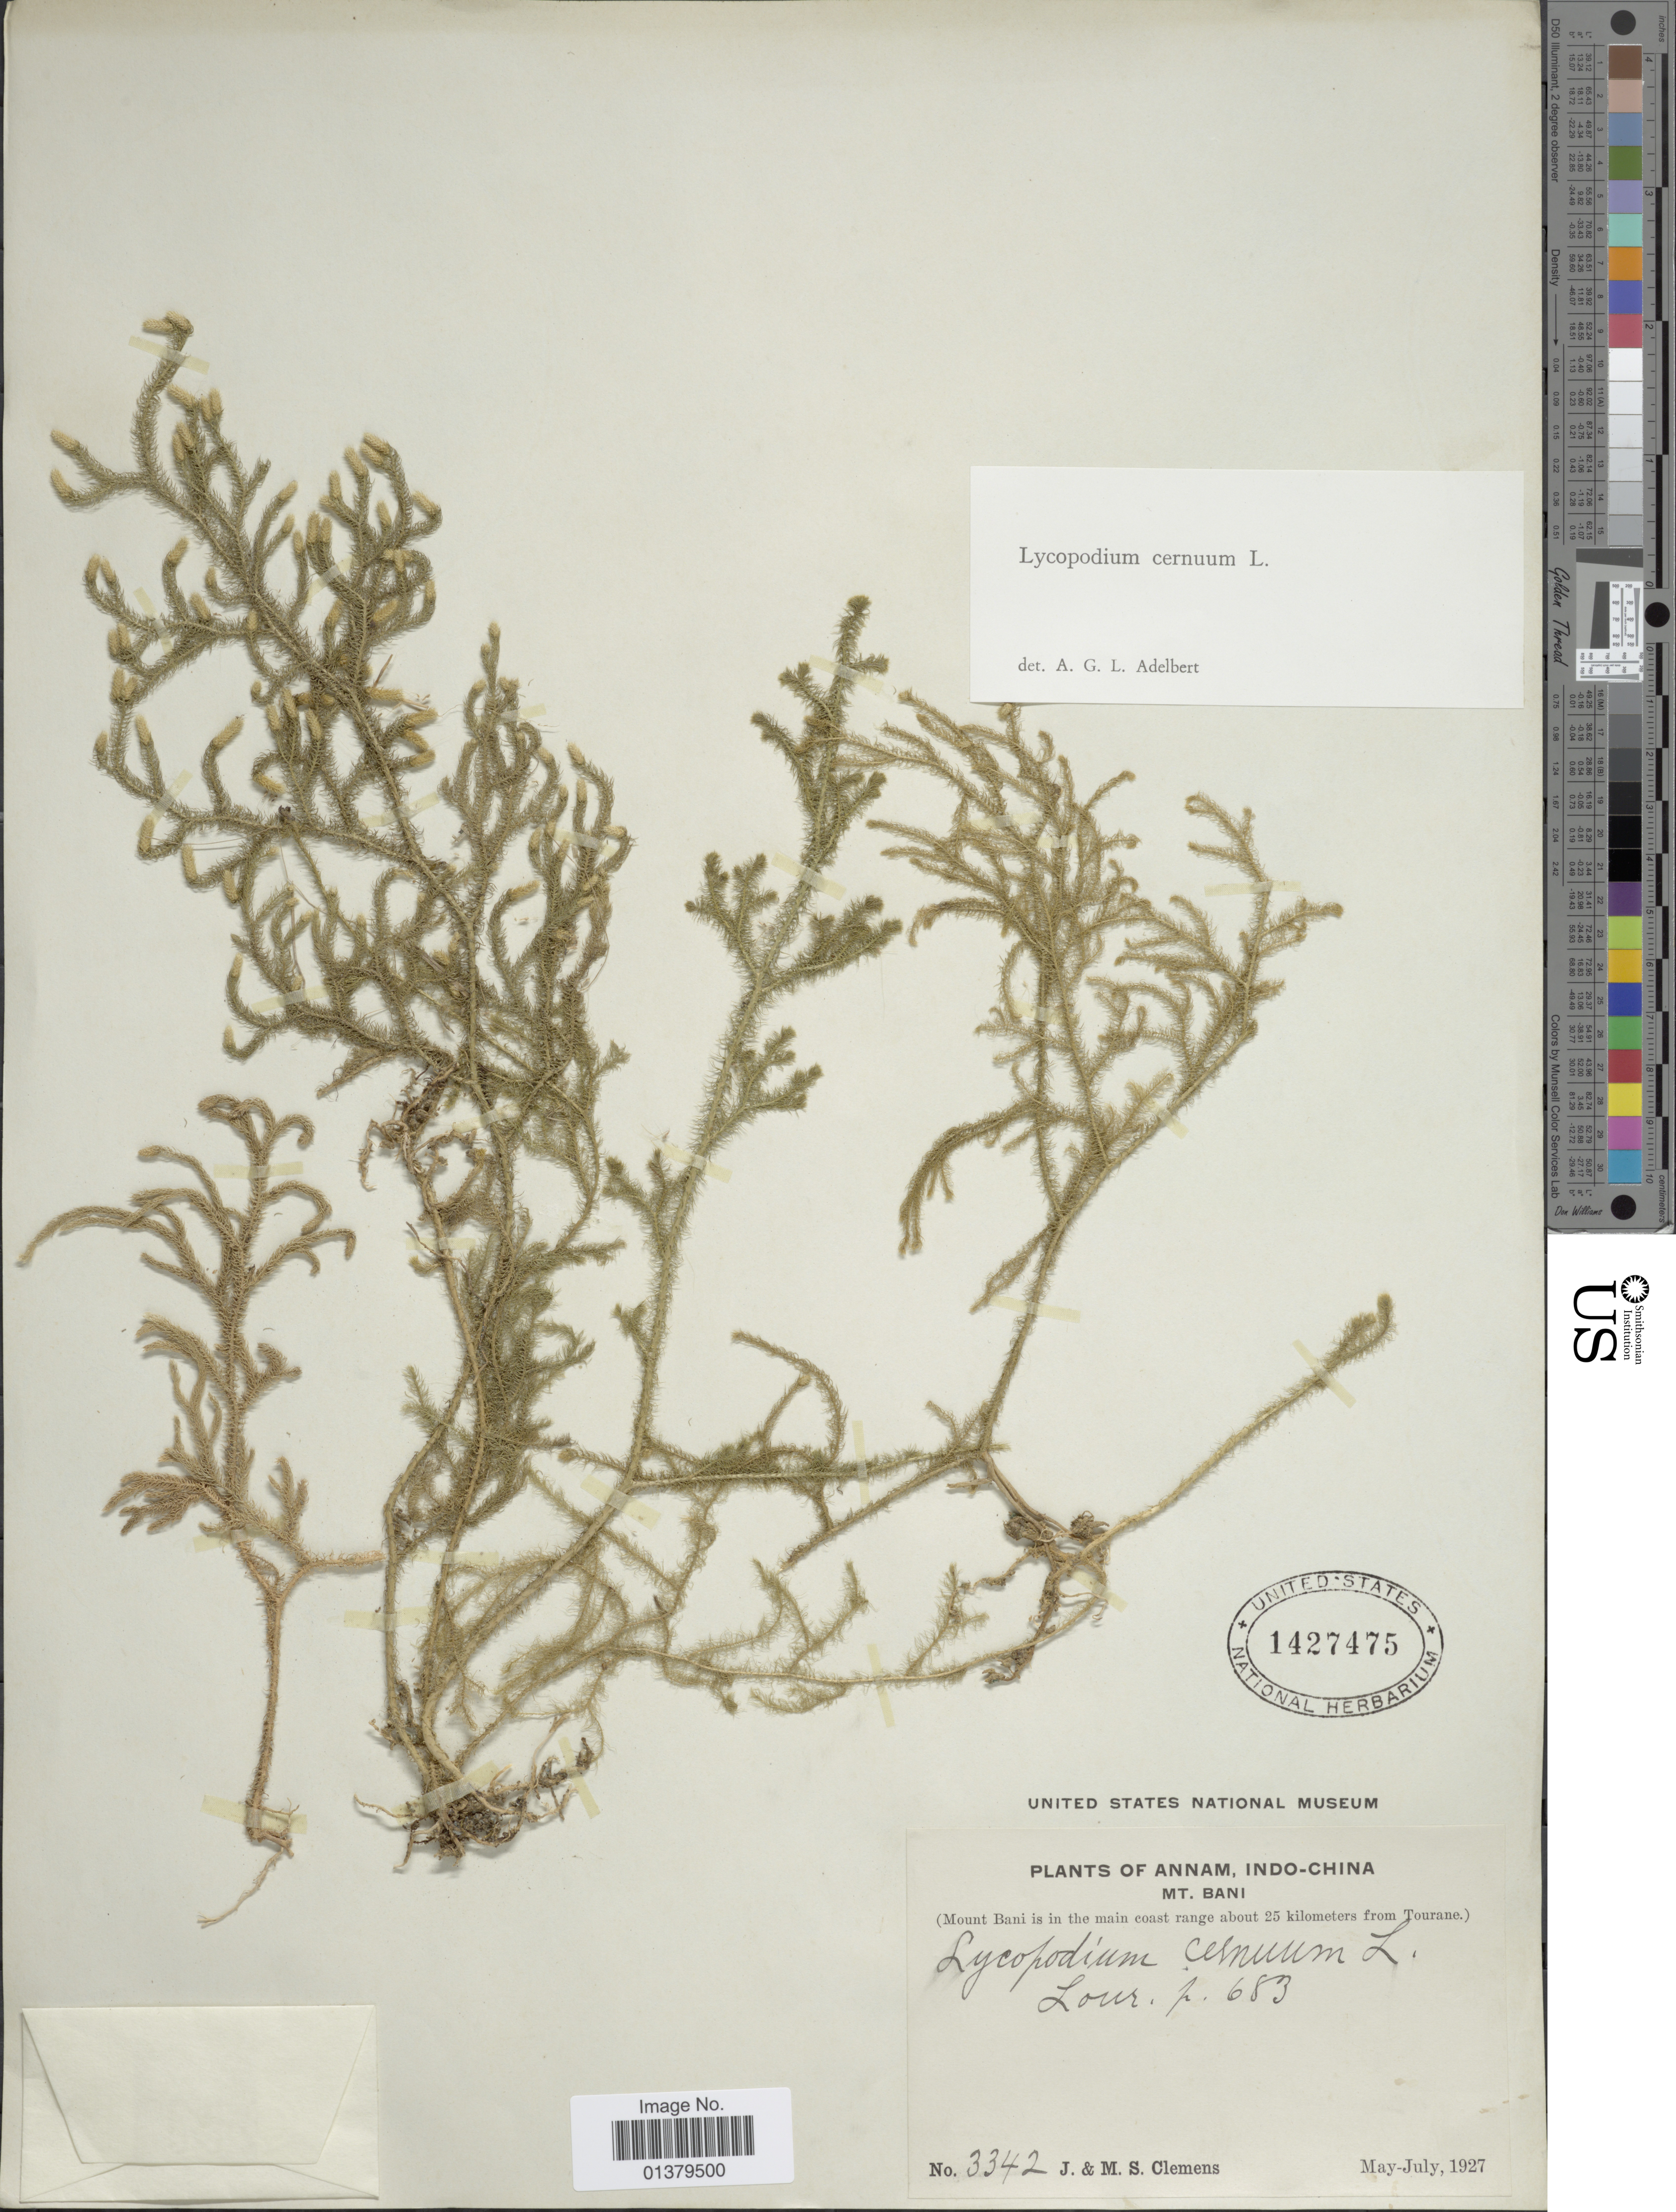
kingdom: Plantae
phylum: Tracheophyta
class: Lycopodiopsida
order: Lycopodiales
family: Lycopodiaceae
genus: Palhinhaea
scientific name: Palhinhaea cernua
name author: (L.) Vasc. & Franco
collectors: J. Clemens & M. S. Clemens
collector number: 3342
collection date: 1927-05/1927-07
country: Vietnam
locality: Annam, Indo-China, Mt Bani (Mount Bani is in the main coast range about 25 kilometers from Tourane)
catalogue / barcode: US 1427475